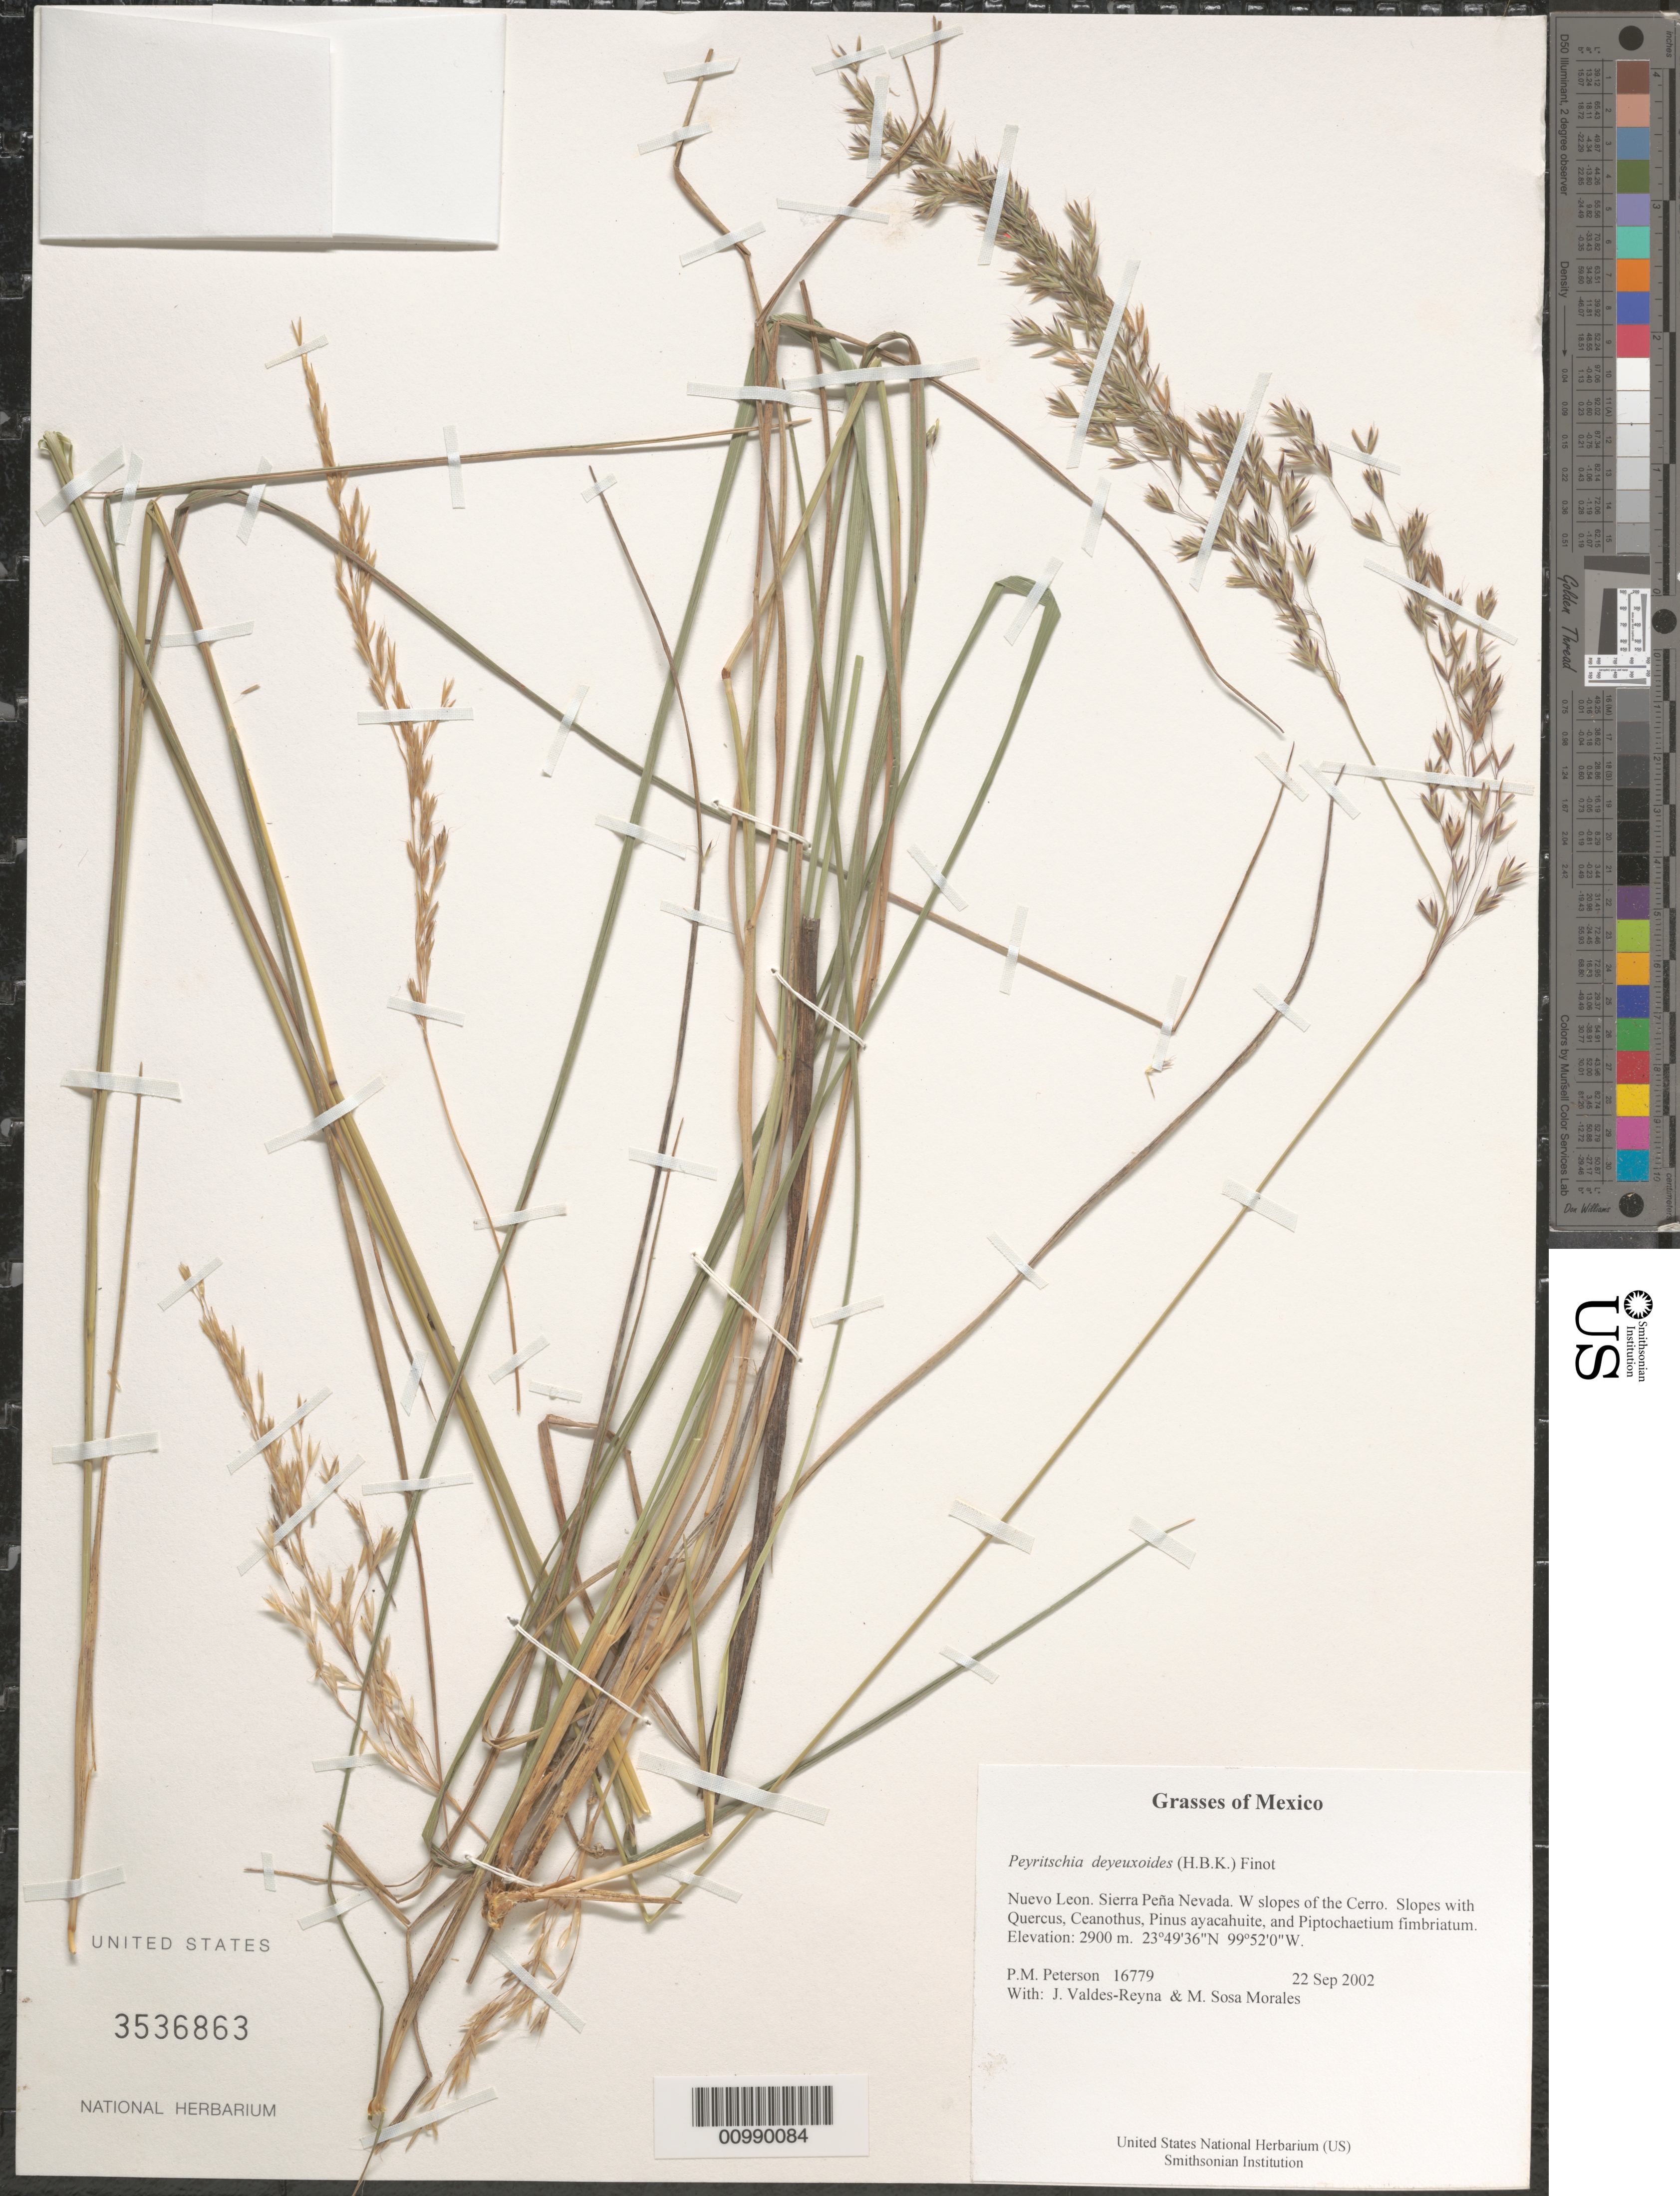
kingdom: Plantae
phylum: Tracheophyta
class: Liliopsida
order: Poales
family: Poaceae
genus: Peyritschia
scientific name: Peyritschia deyeuxioides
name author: (Kunth) Finot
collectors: P. M. Peterson, J. Valdés-Reyna & M. Sosa Morales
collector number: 16779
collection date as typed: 22 Sep 2002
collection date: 2002-09-22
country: Mexico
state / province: Nuevo León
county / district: Sierra Peña Nevada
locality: W slopes of the Cerro. Slopes with Quercus, Ceanothus, Pinus ayacahuite, and Piptochaetium fimbriatum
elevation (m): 2900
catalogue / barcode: US 3536863